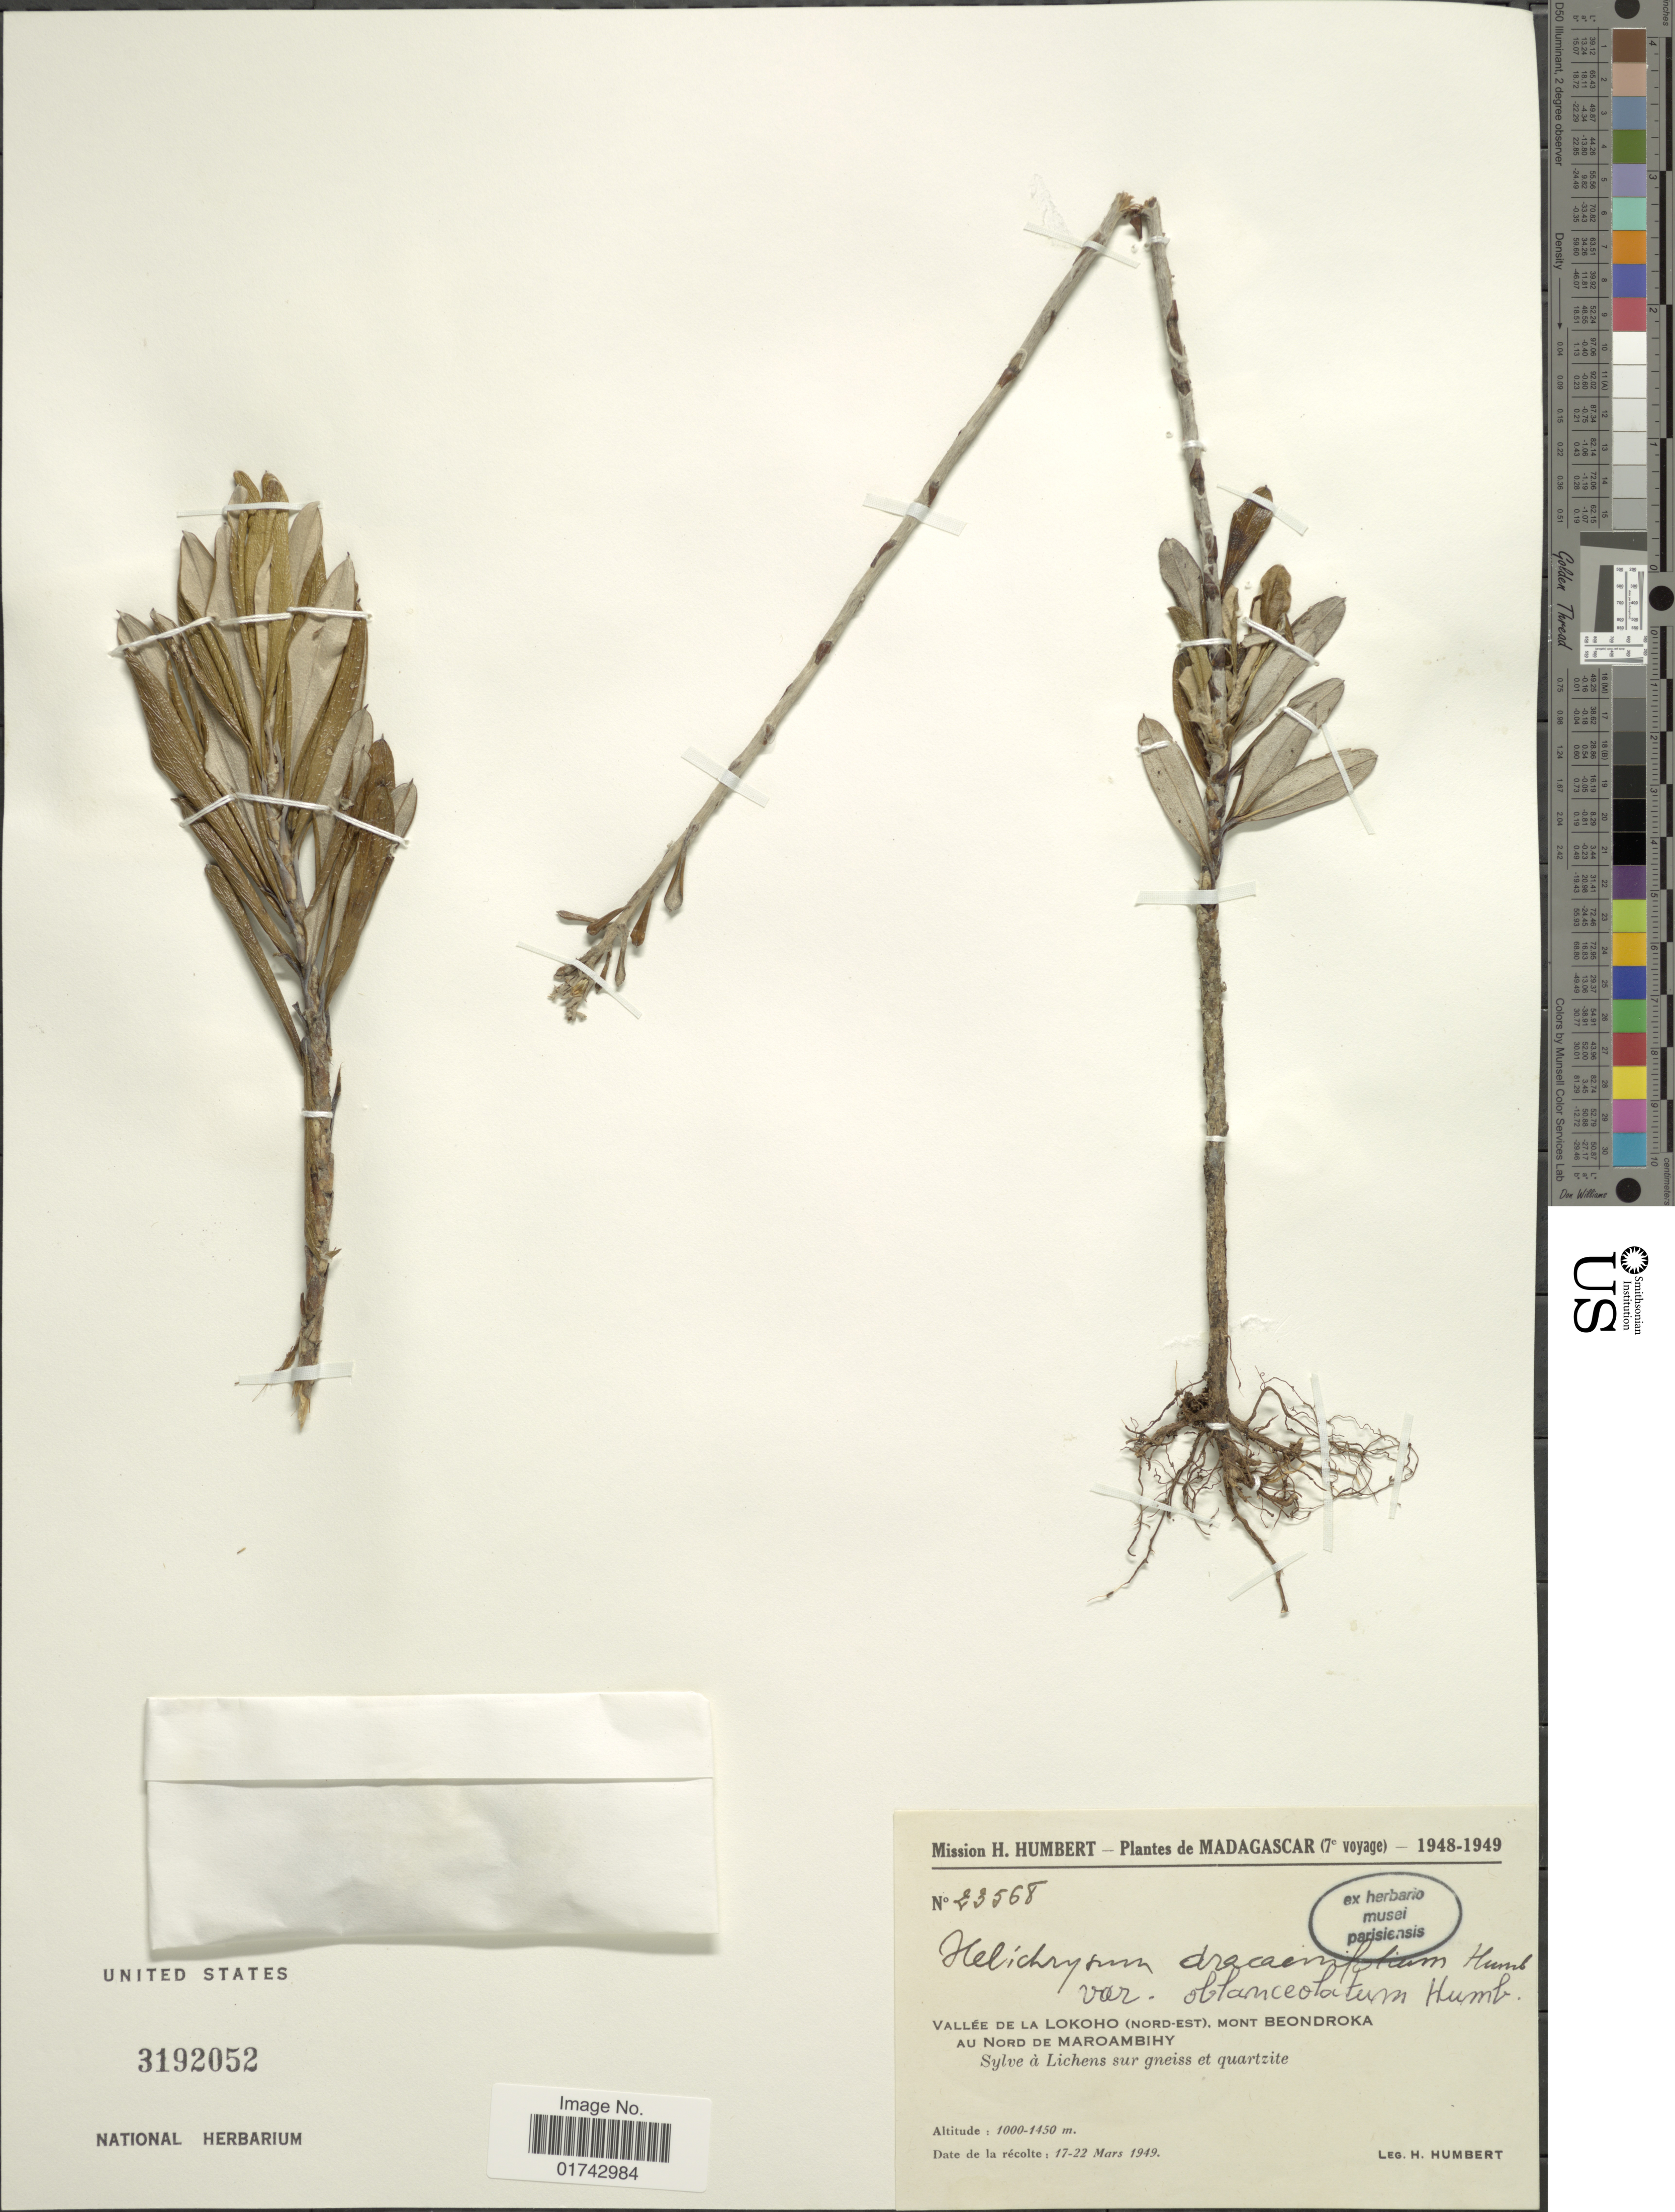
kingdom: Plantae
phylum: Tracheophyta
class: Magnoliopsida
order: Asterales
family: Asteraceae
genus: Helichrysum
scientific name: Helichrysum dracaenifolium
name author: Humbert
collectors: H. Humbert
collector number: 23568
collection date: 1949-03-17/1949-03-22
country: Madagascar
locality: Vallee de la Lokoho (Nord-Est), Mont Beondroka Au Nord de Maroambihy, Sylve a Lichens sur gneiss et quartzite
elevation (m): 1000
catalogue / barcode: US 3192052